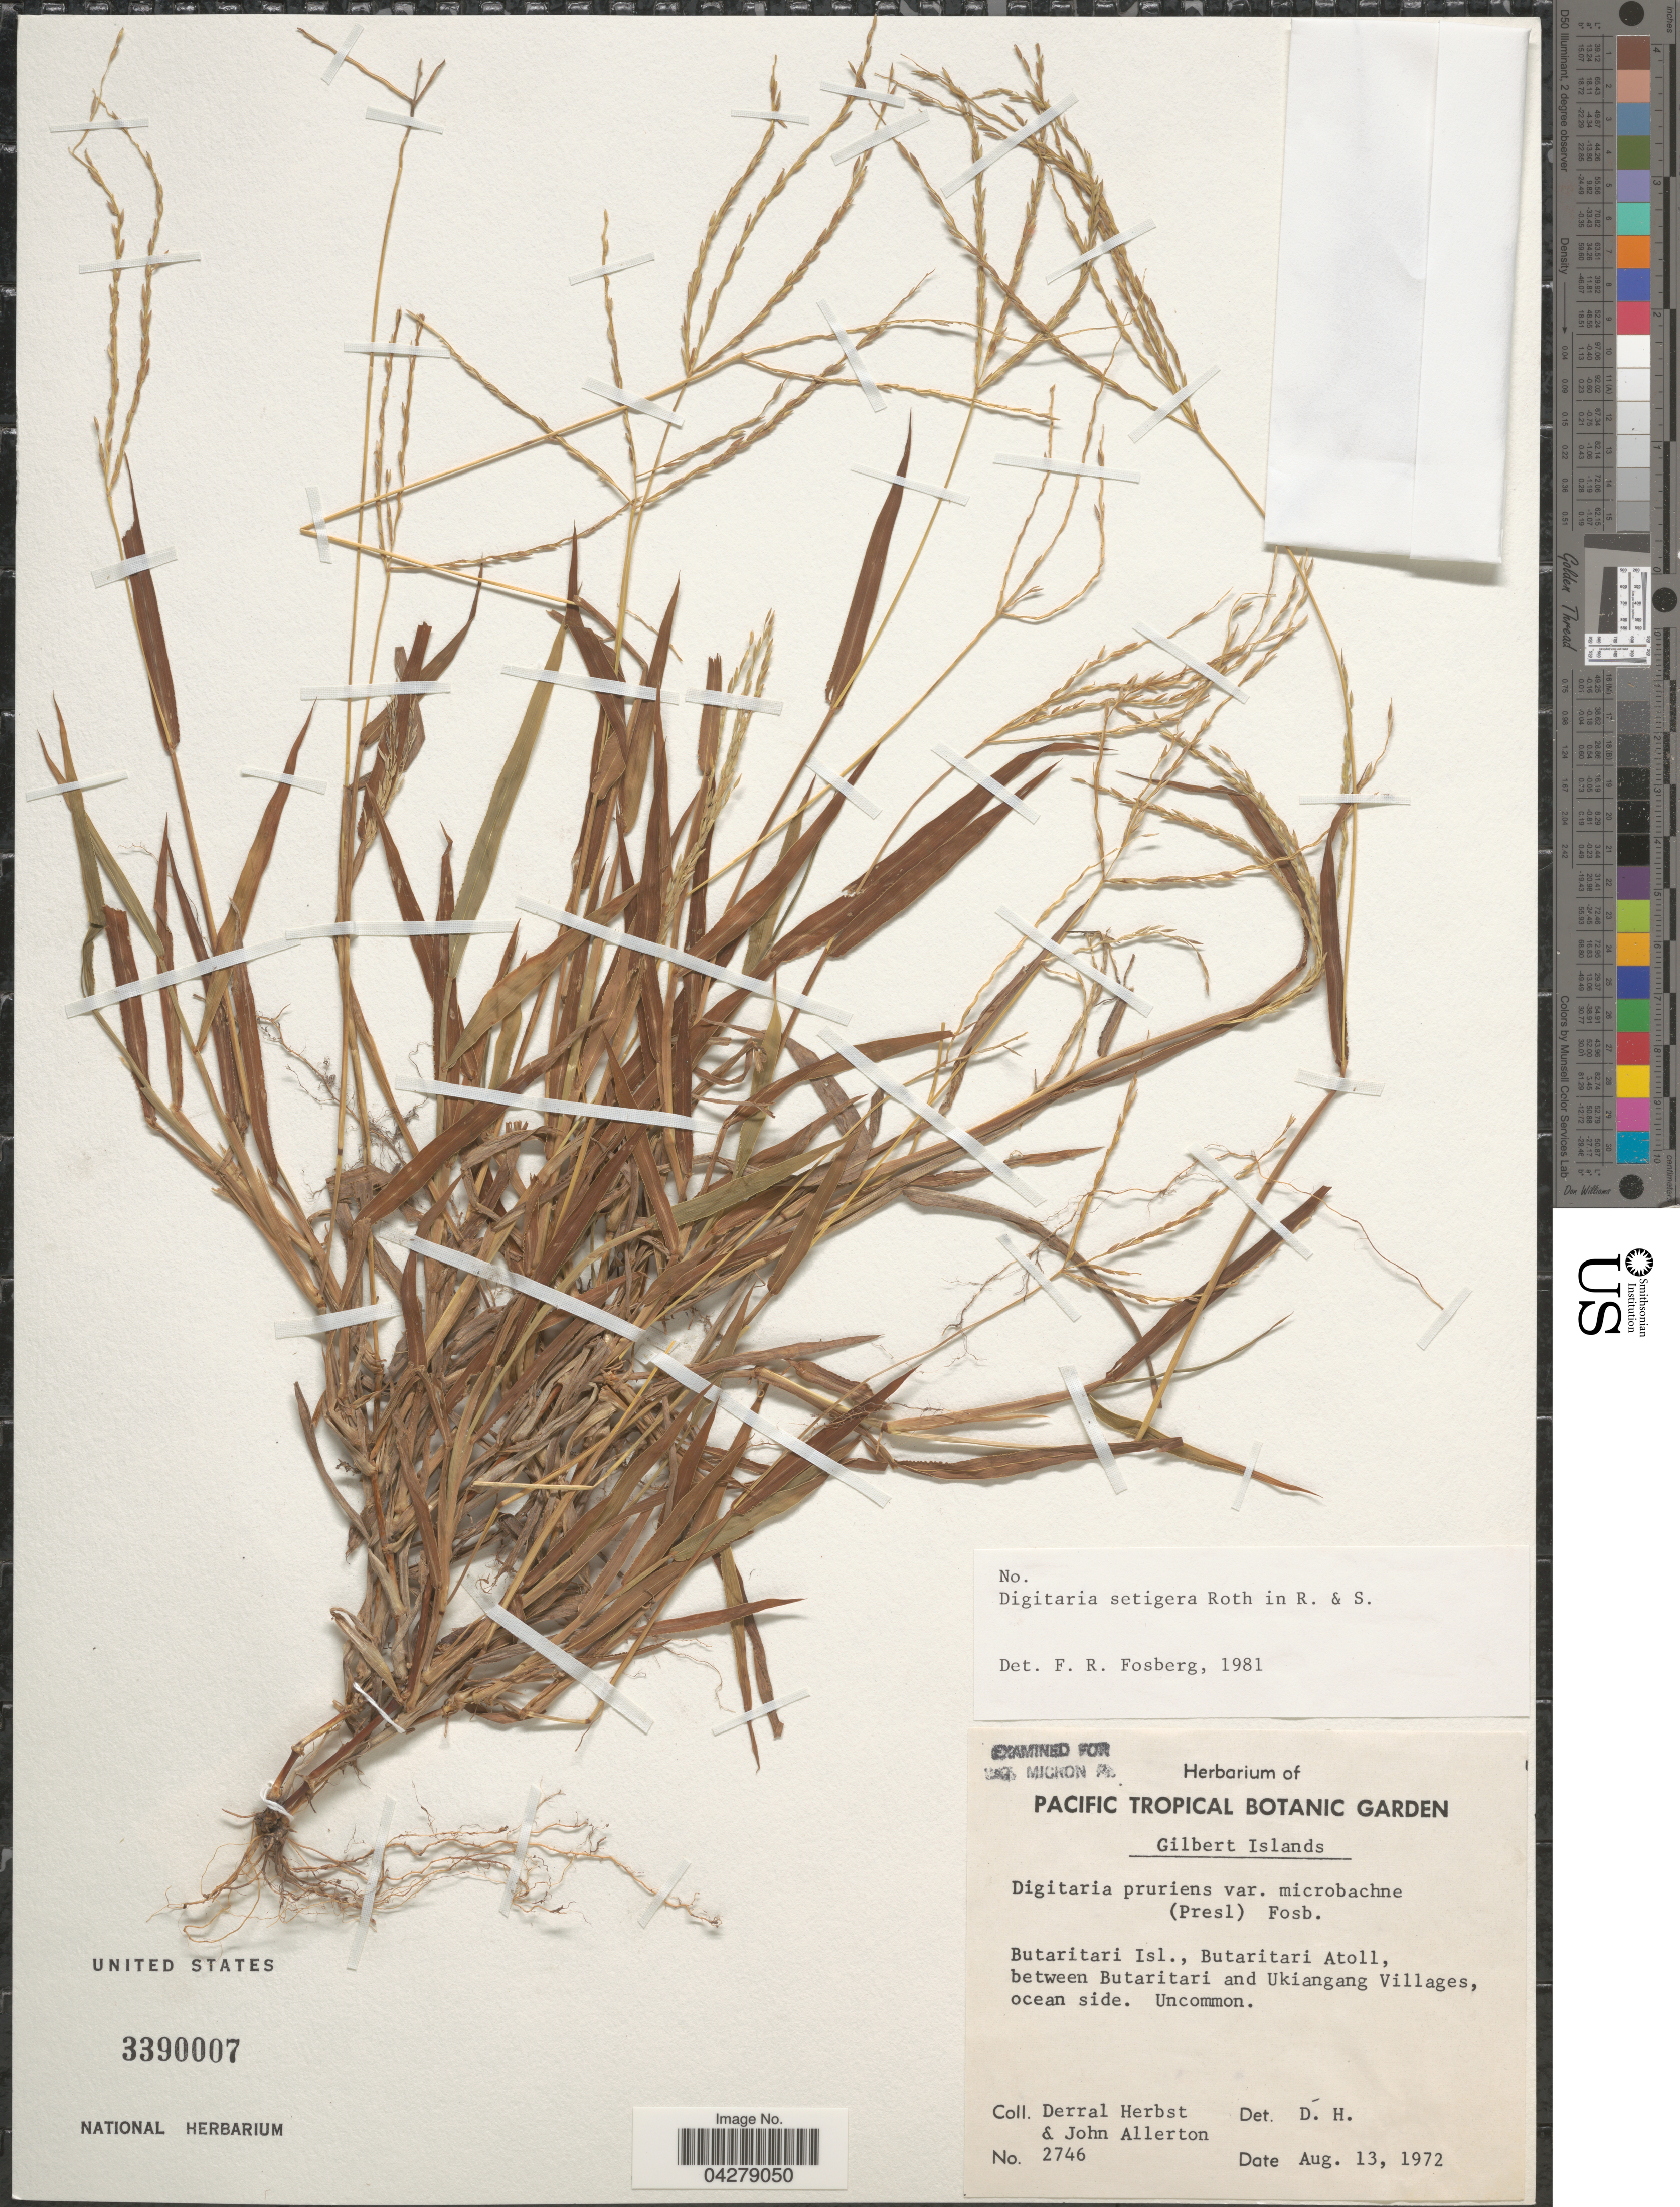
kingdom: Plantae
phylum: Tracheophyta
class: Liliopsida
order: Poales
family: Poaceae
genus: Digitaria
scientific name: Digitaria setigera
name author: Roth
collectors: D. R. Herbst & J. Allerton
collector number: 2746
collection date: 1972-08-13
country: Kiribati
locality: Gilbert Islands. Butaritari Isl., Butaritari Atoll, between Butaritari and Ukiangang Villages, ocean side.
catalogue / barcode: US 3390007